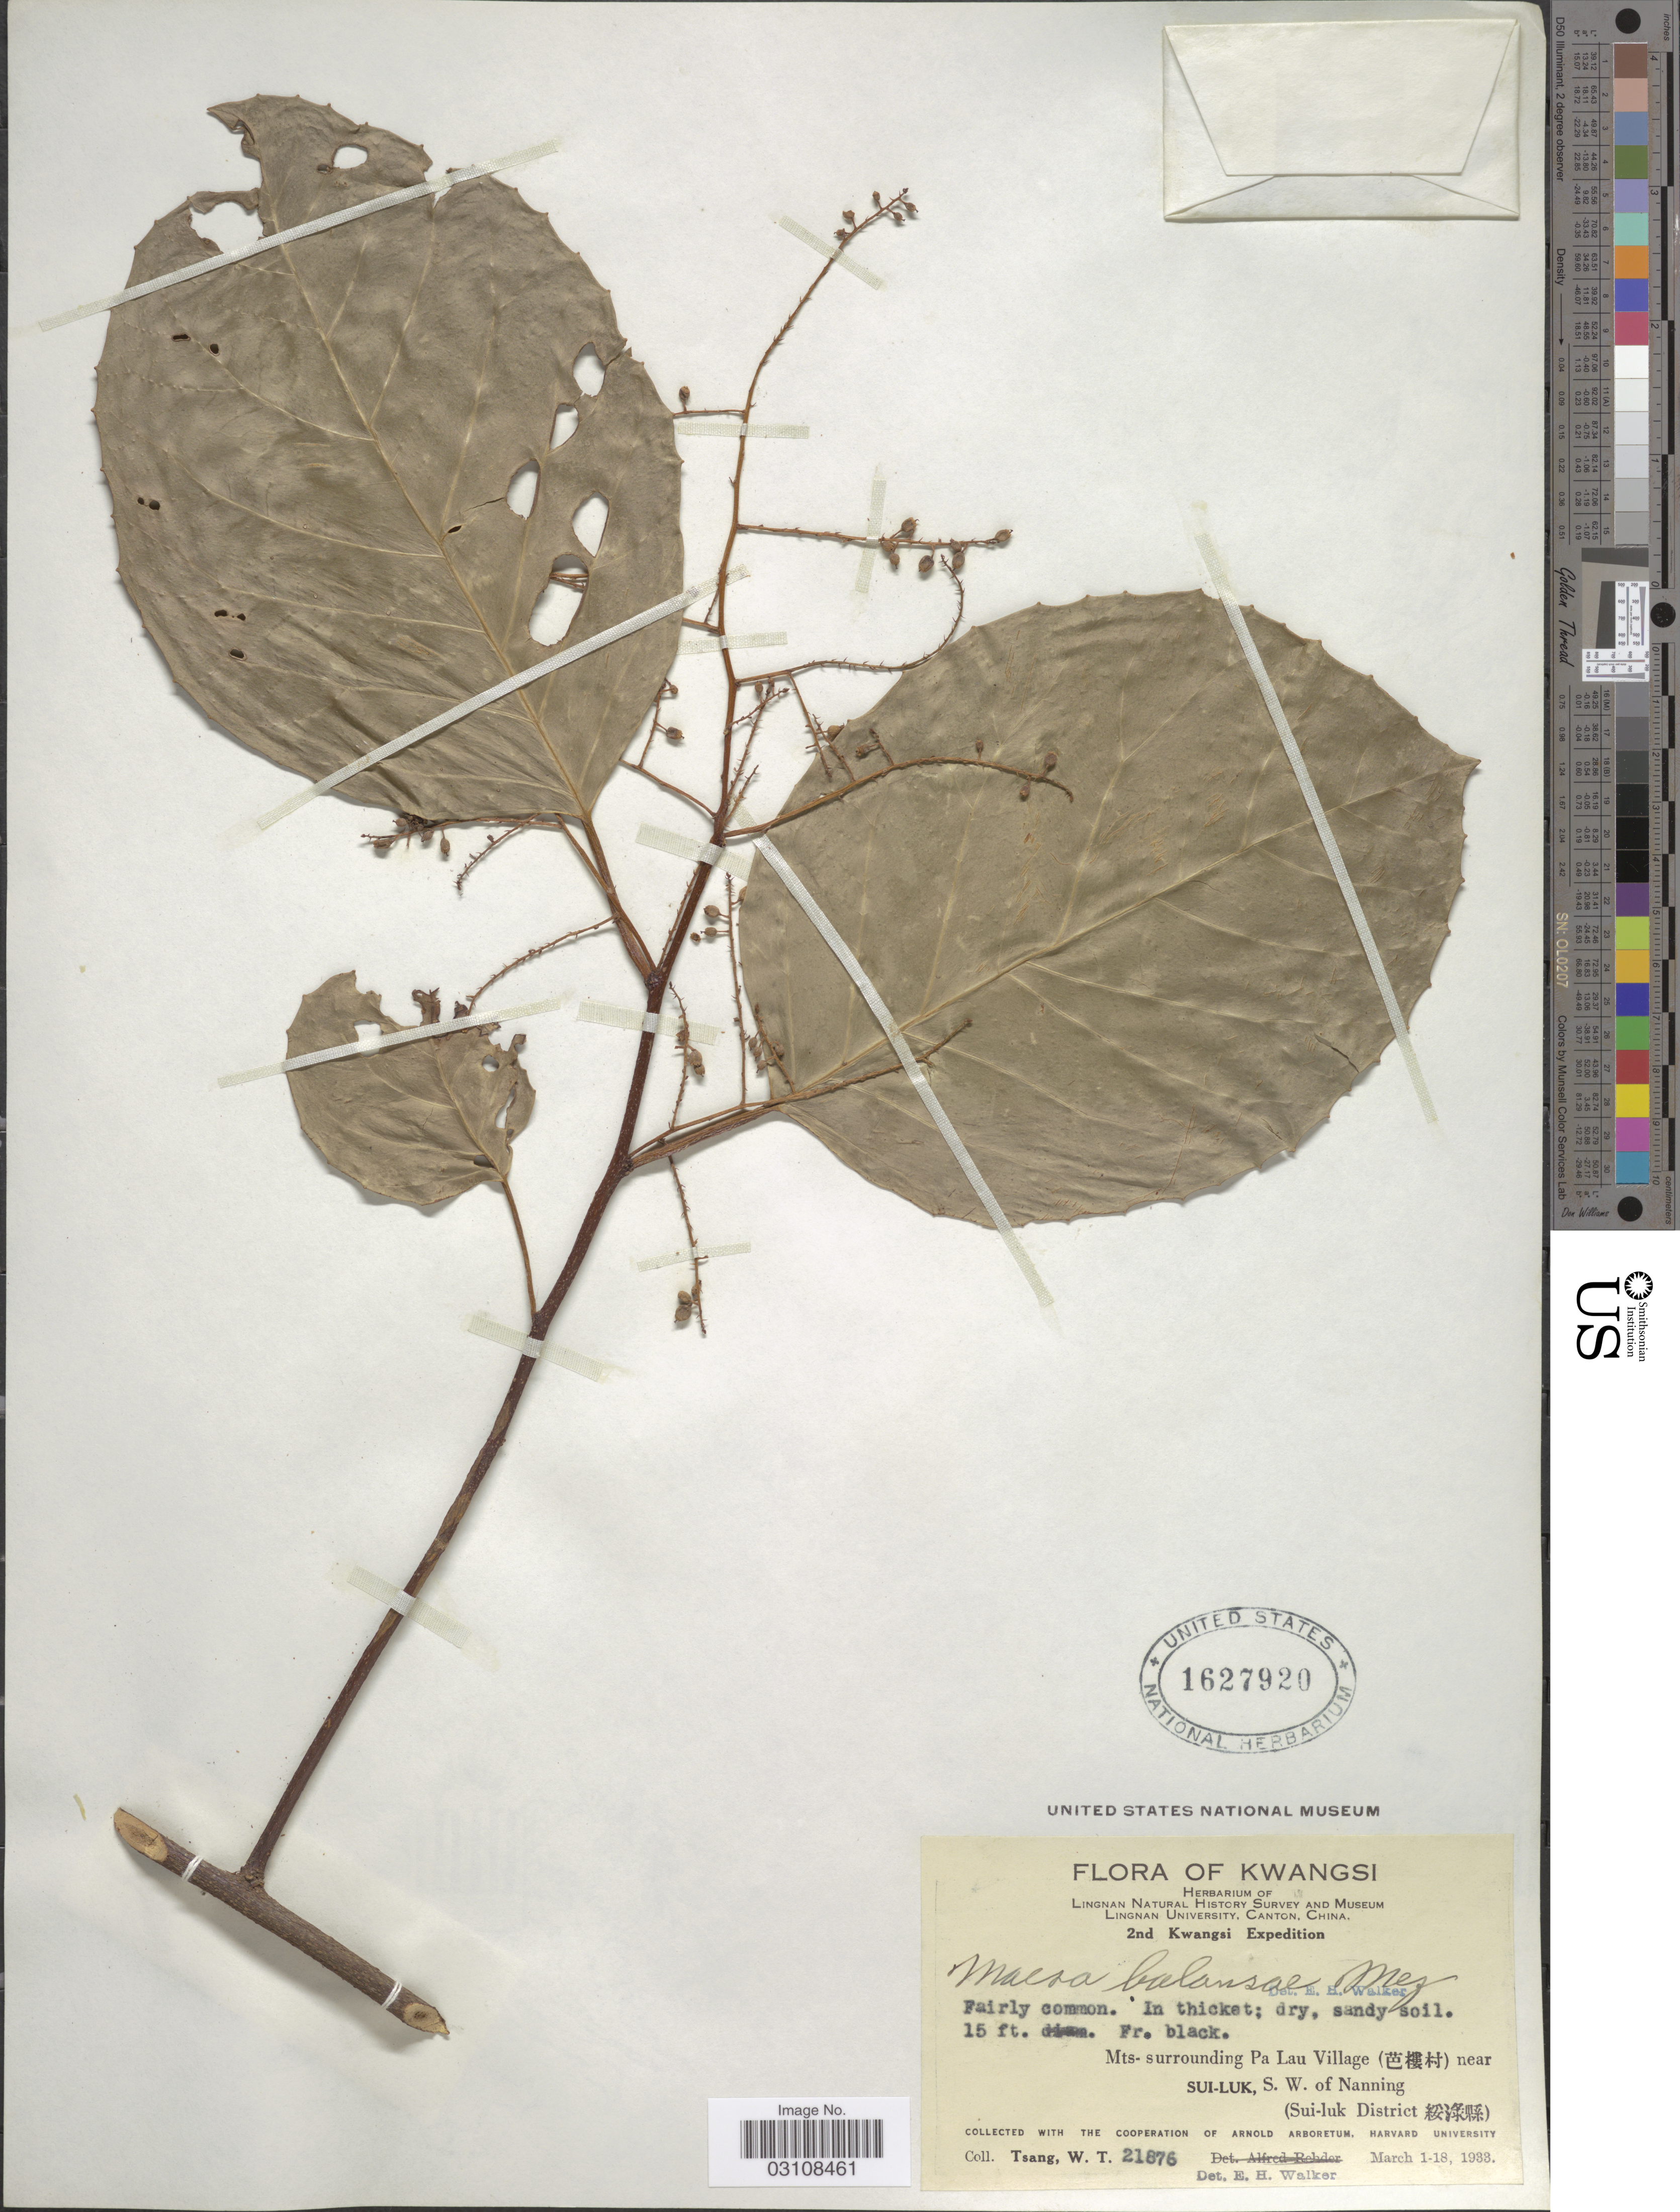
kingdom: Plantae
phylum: Tracheophyta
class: Magnoliopsida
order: Ericales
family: Primulaceae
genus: Maesa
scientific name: Maesa balansae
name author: Mez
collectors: W. T. Tsang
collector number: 21876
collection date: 1933-03-01/1933-03-18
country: China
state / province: Guangxi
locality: Kwangsi. Mts- surrounding Pa Lau Village (X) near Sui-Luk, S. W. of Nanning (Sui-luk District X).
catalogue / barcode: US 1627920